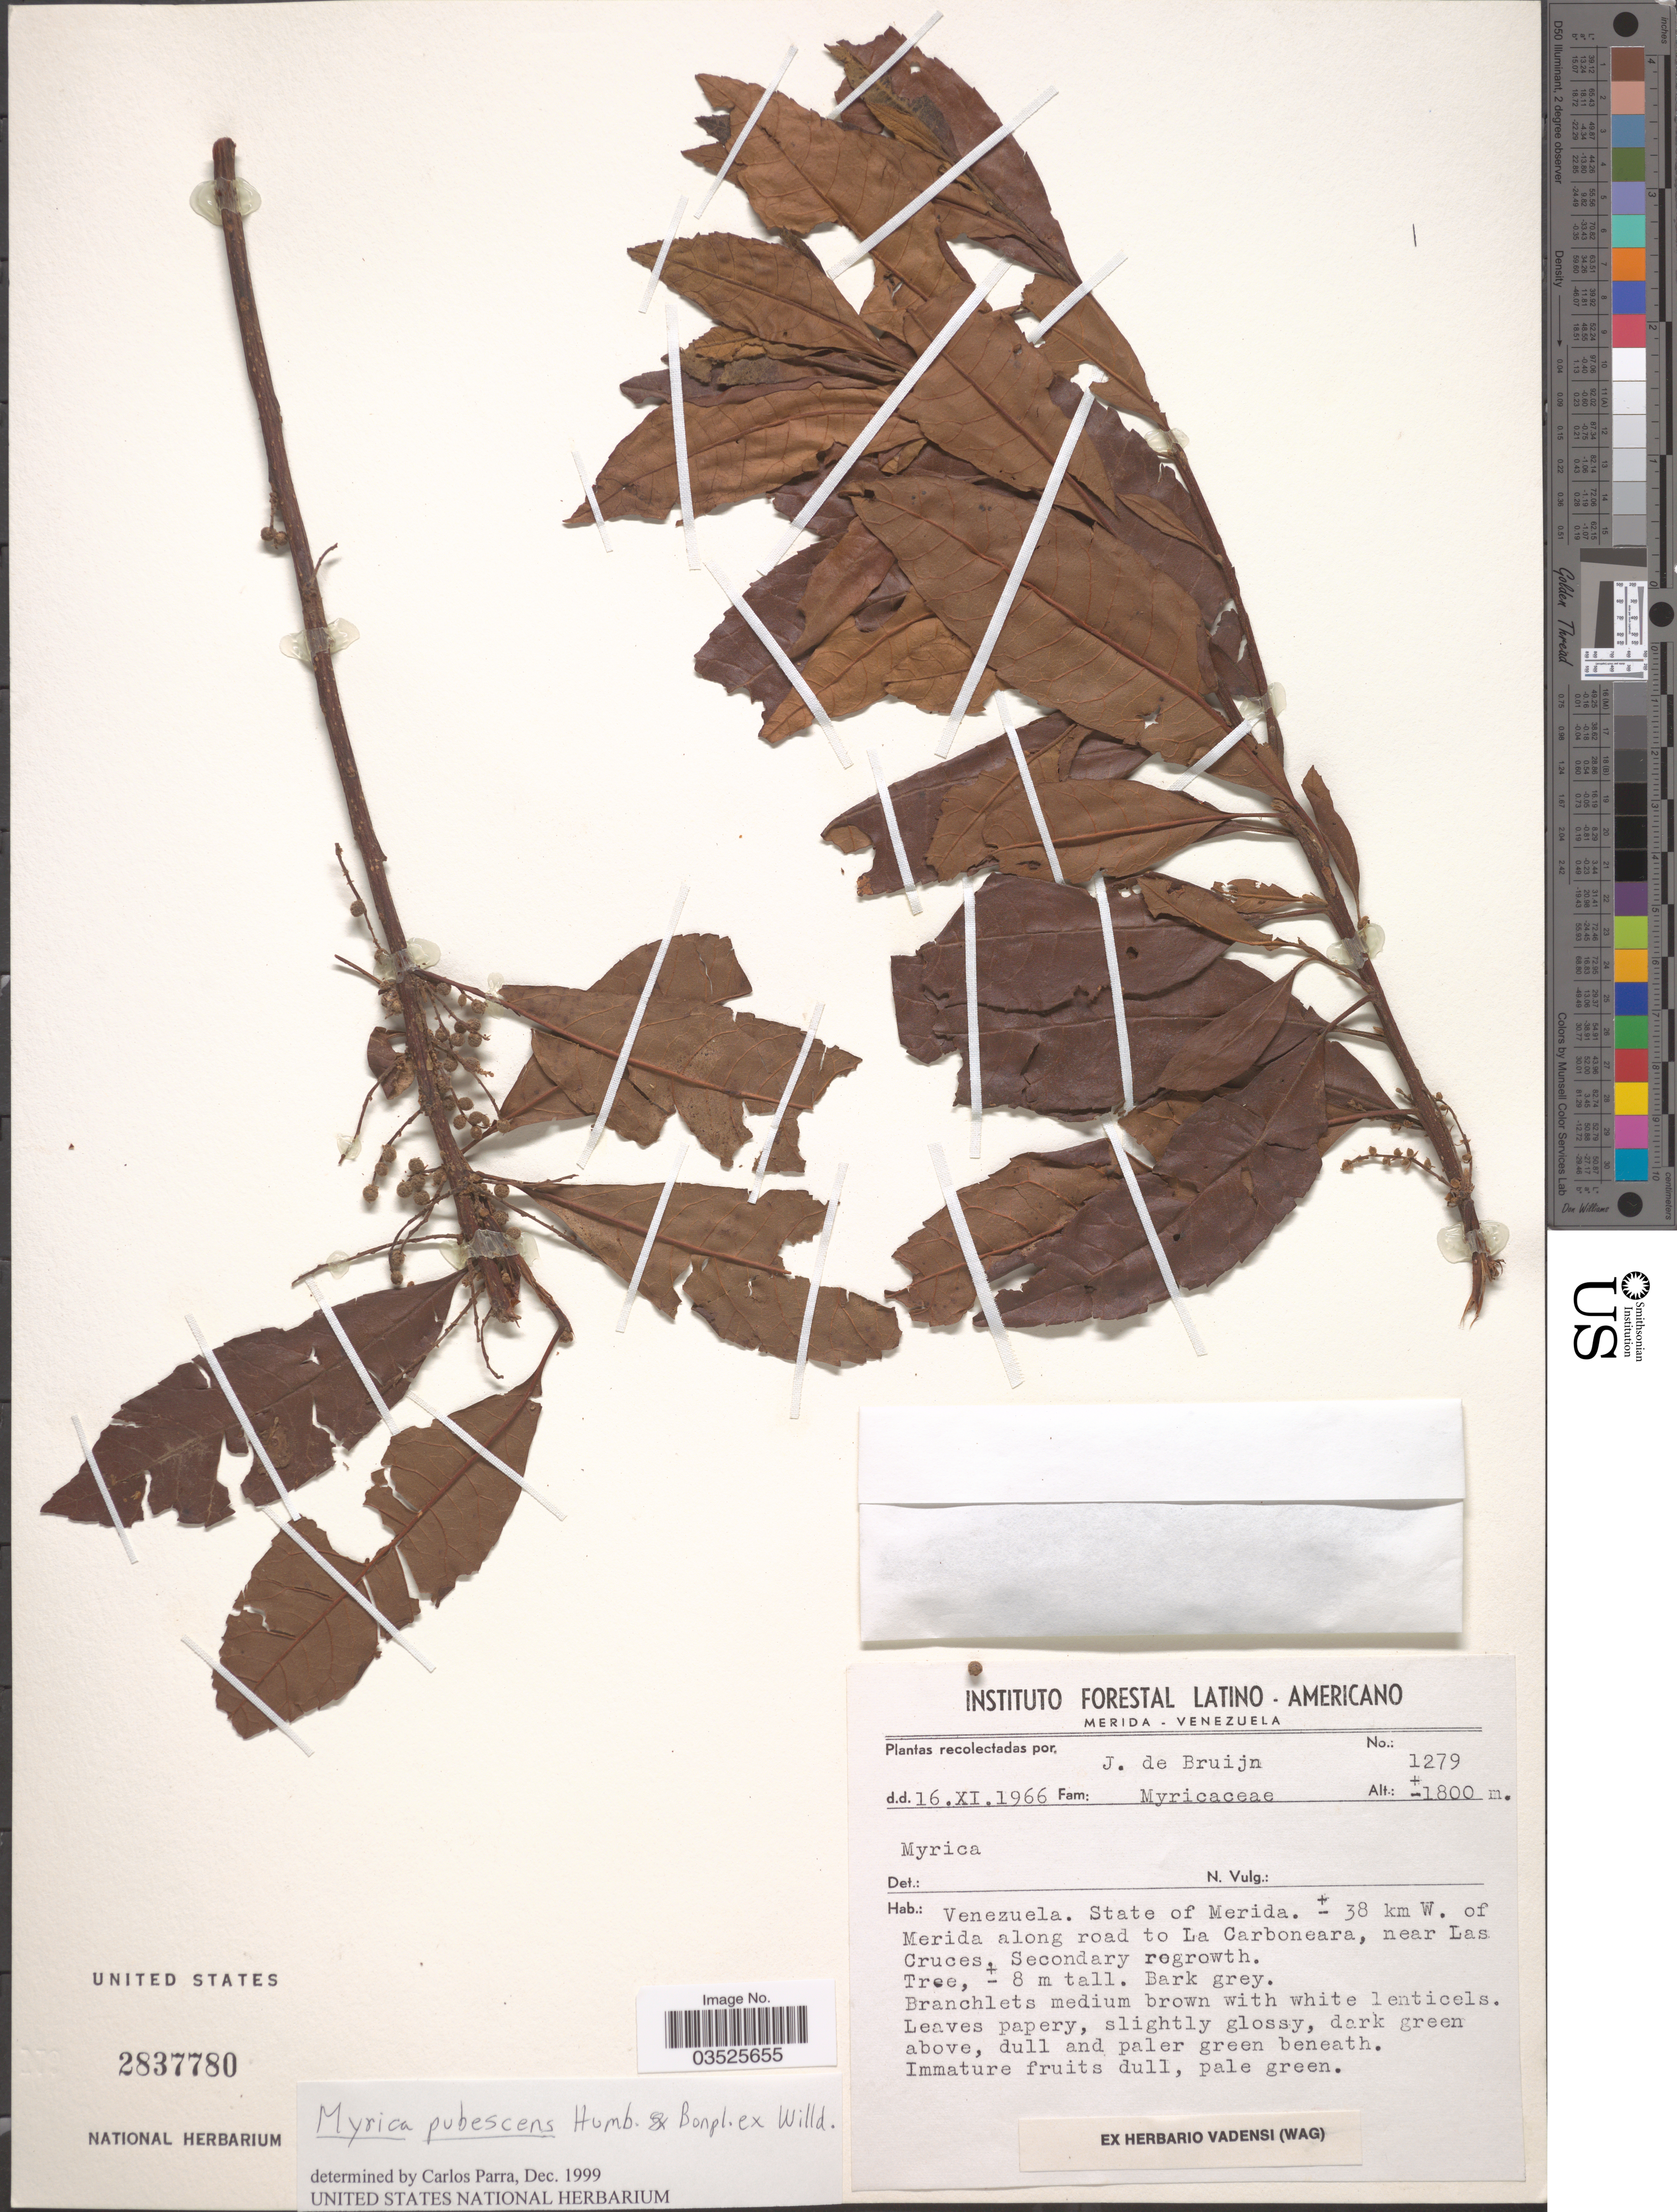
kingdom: Plantae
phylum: Tracheophyta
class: Magnoliopsida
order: Fagales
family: Myricaceae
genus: Morella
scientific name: Morella pubescens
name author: (Humb. & Bonpl. ex Willd.) Wilbur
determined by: Strong, M. T., (US), Smithsonian Institution - National Museum of Natural History (UNITED STATES)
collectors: J. Bruijn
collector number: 1279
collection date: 1966-11-16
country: Venezuela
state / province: Mérida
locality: ± 38 km W. of Merida along road to La Carbonera, near Las Cruces.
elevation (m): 1800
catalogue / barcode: US 2837780